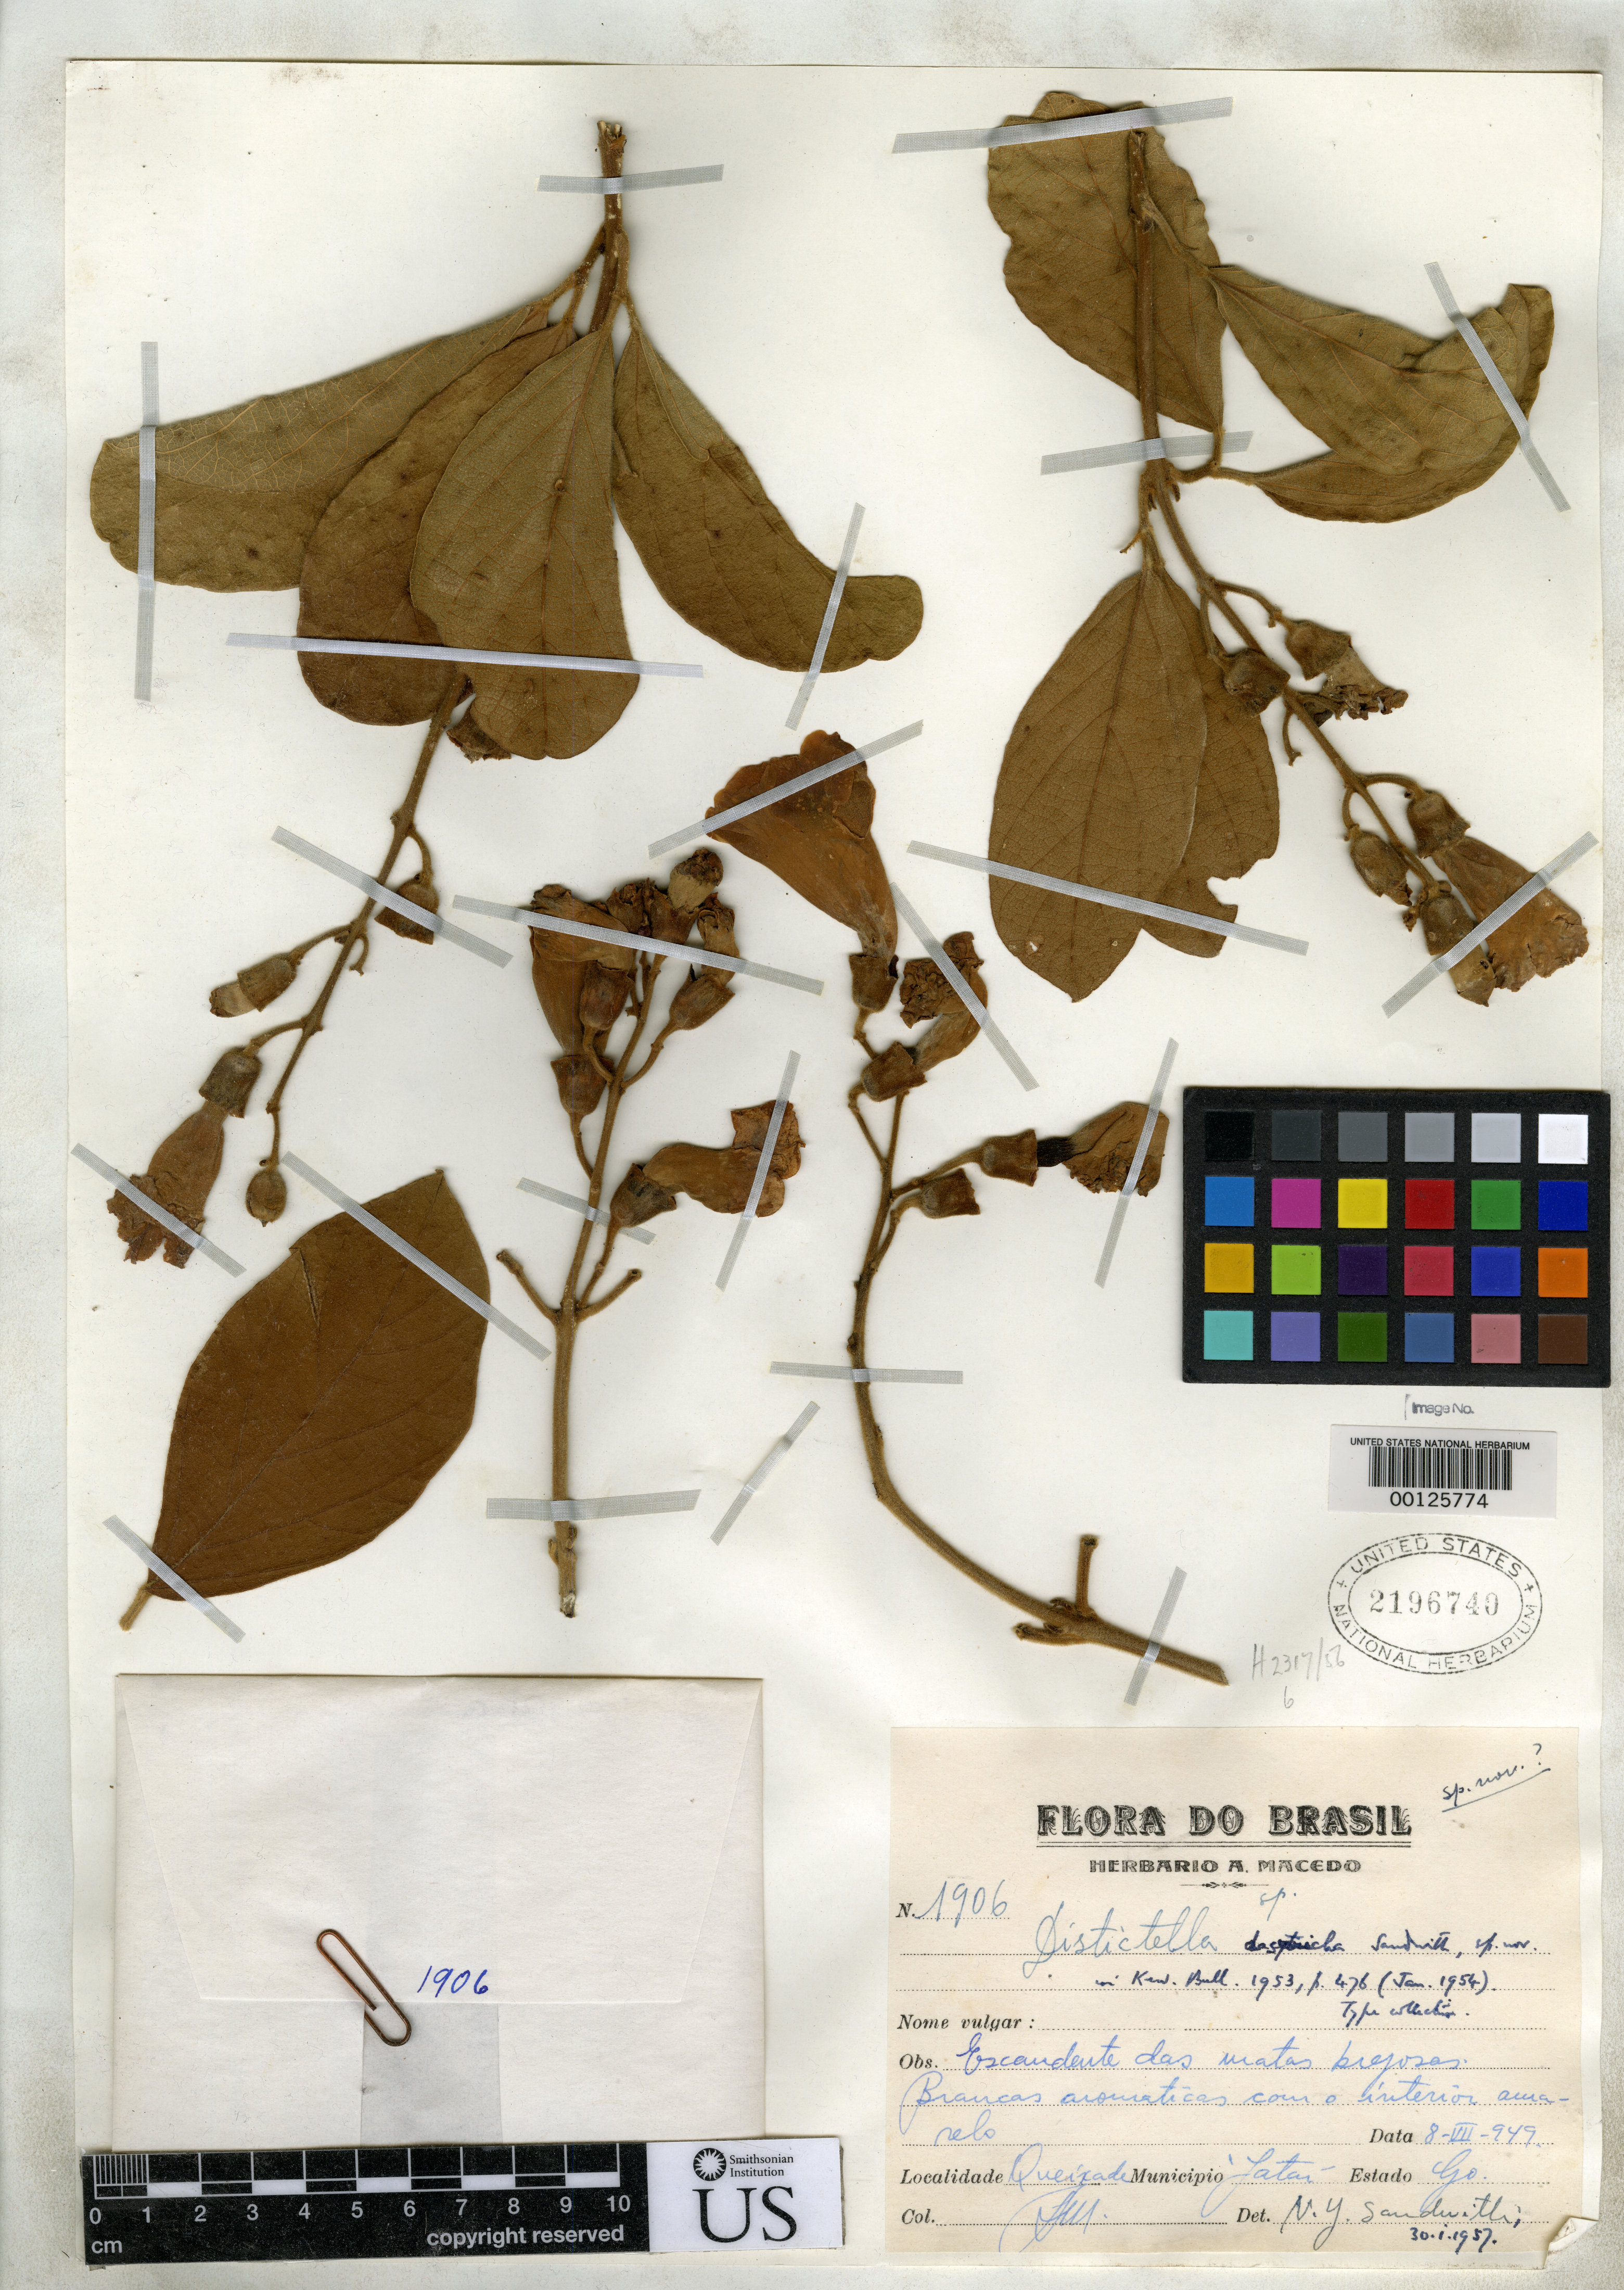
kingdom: Plantae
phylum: Tracheophyta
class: Magnoliopsida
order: Lamiales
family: Bignoniaceae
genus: Distictella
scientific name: Distictella dasytricha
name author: Sandwith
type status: Isotype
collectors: A. Macedo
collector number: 1906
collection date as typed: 08 Jul 1949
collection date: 1949-07-08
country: Brazil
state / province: Goiás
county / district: Jataí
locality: Queixade.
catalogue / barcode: US 2196740